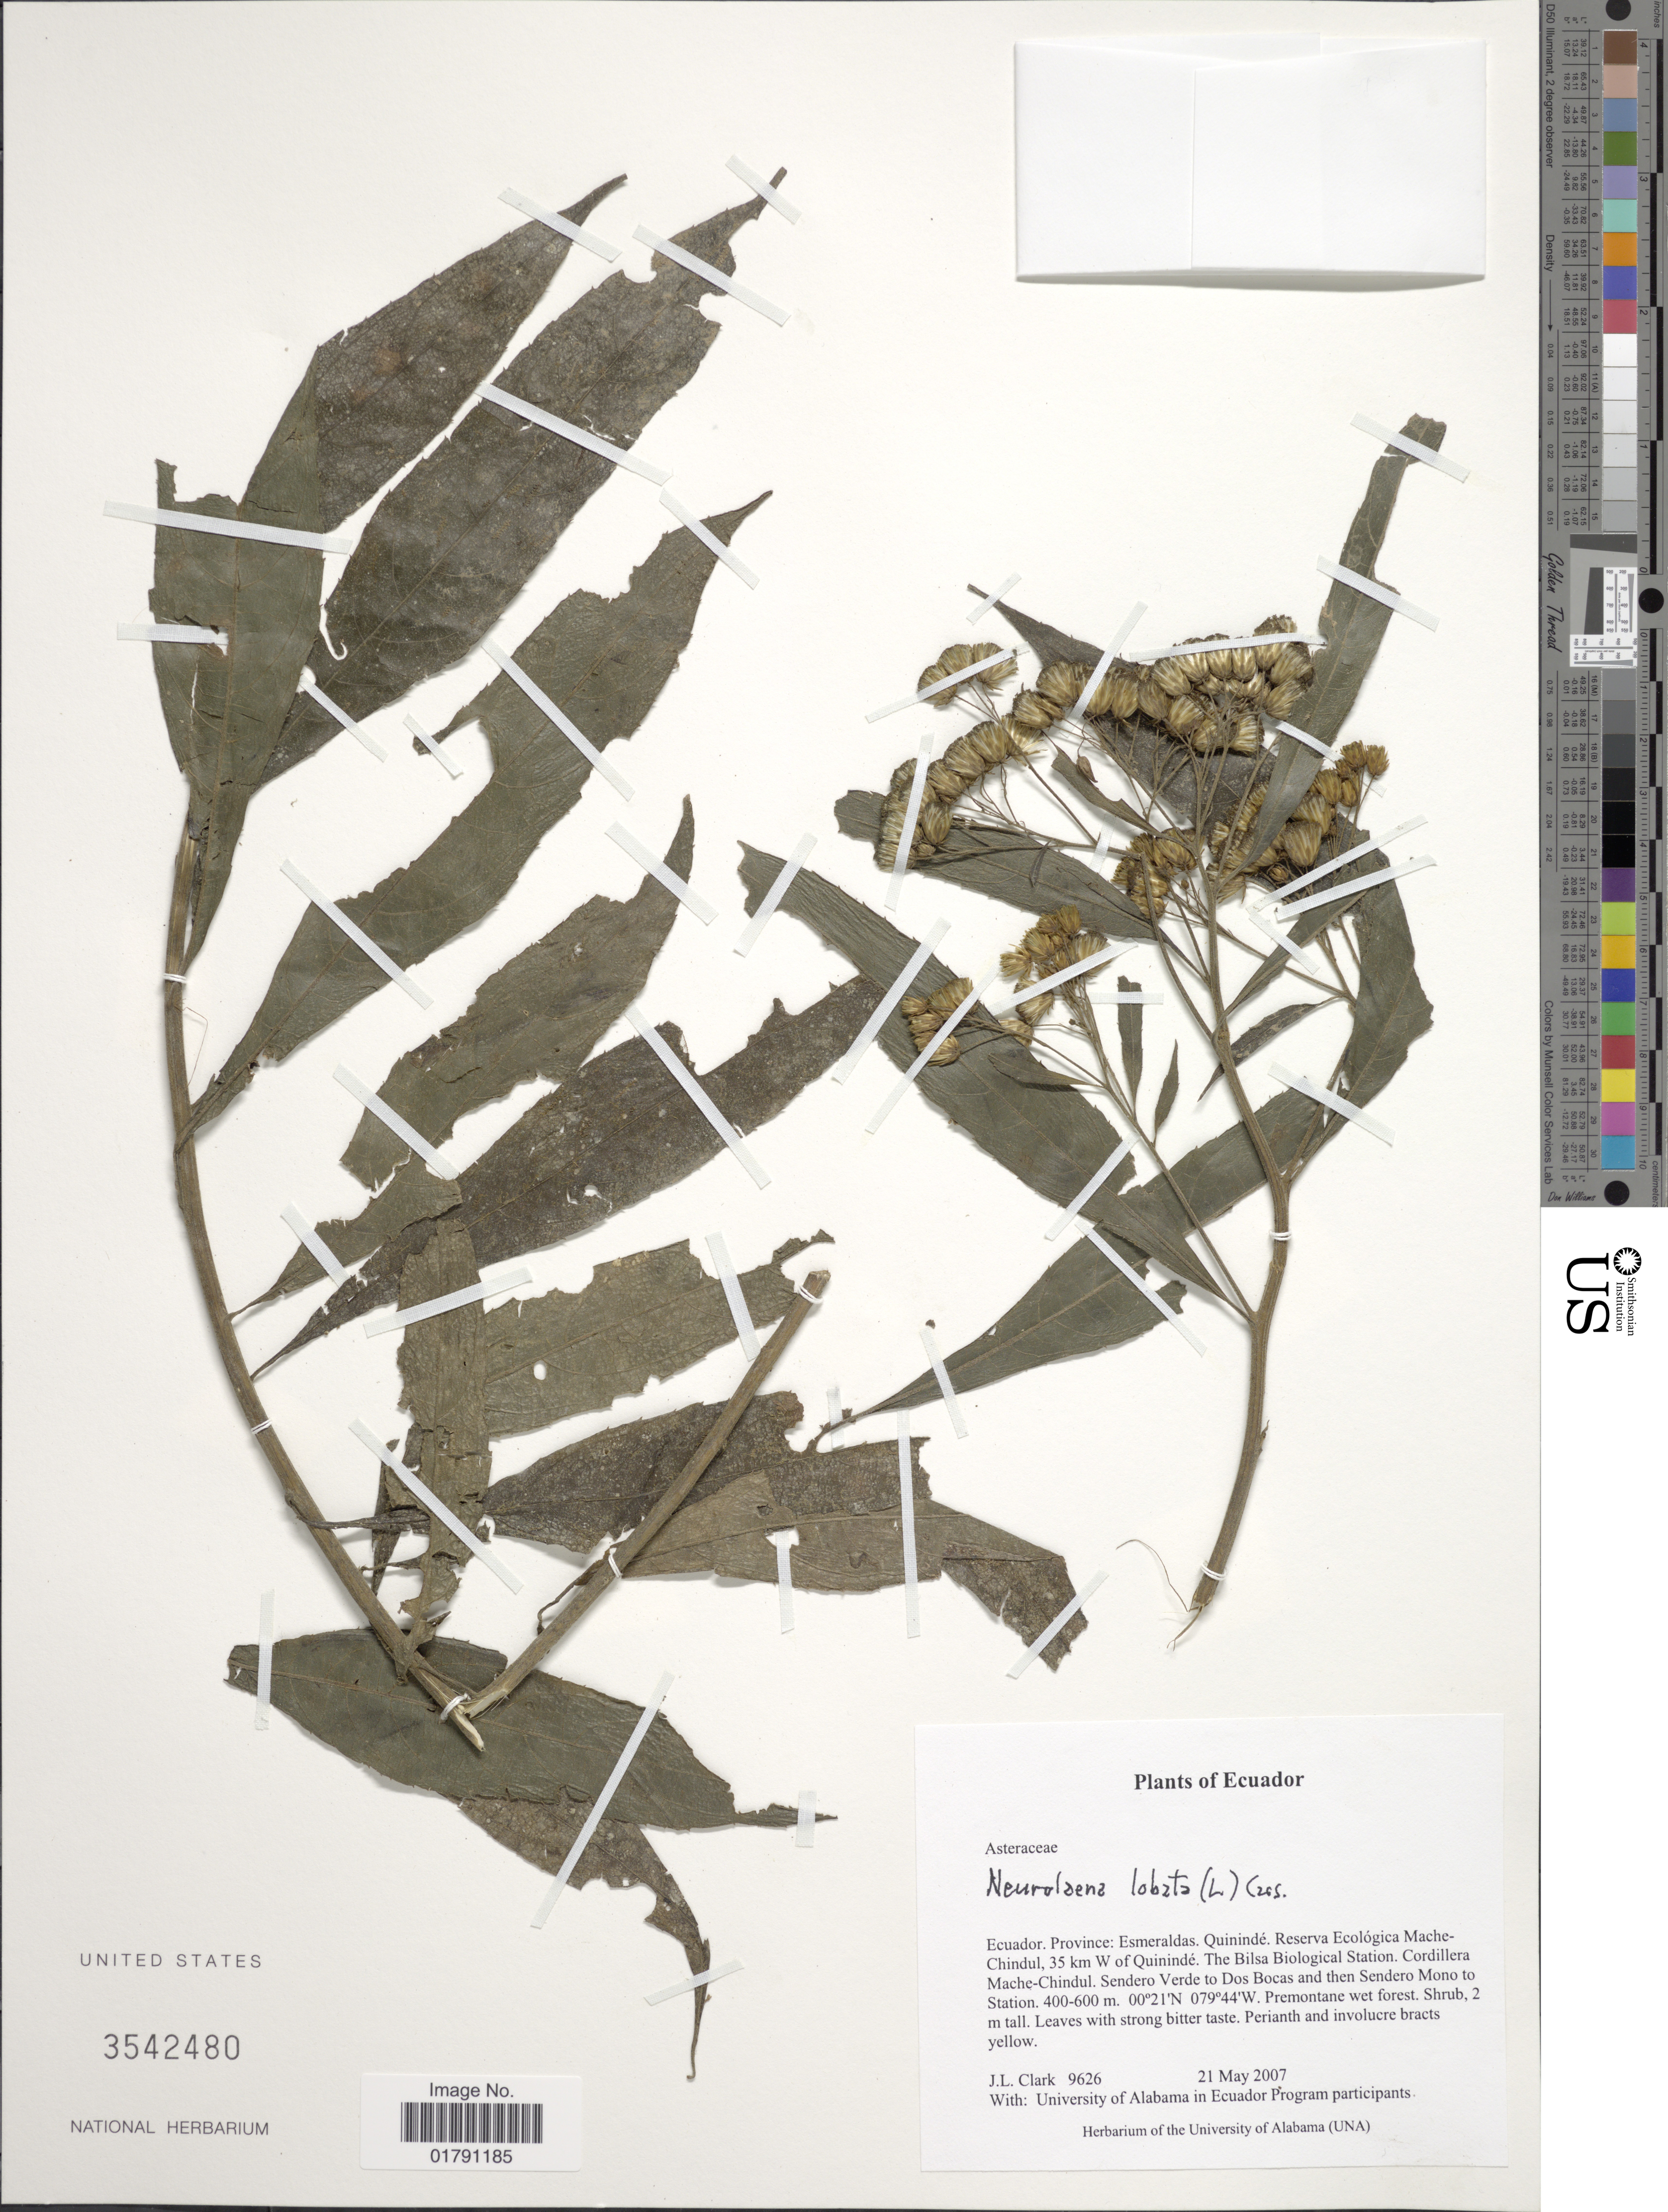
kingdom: Plantae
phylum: Tracheophyta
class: Magnoliopsida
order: Asterales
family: Asteraceae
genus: Neurolaena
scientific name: Neurolaena lobata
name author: (L.) R. Br. ex Cass.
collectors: J. L. Clark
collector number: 9626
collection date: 2007-05-21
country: Ecuador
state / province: Esmeraldas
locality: Quininde, Reserva Ecologica Mache-Chindul, 35 km W of Quininde, The Bilsa Biological Station, Cordillera Mache-Chindul, Sendero Verde to Dos Bocas and then Sendero Mono to Station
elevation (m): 400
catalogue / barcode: US 3542480